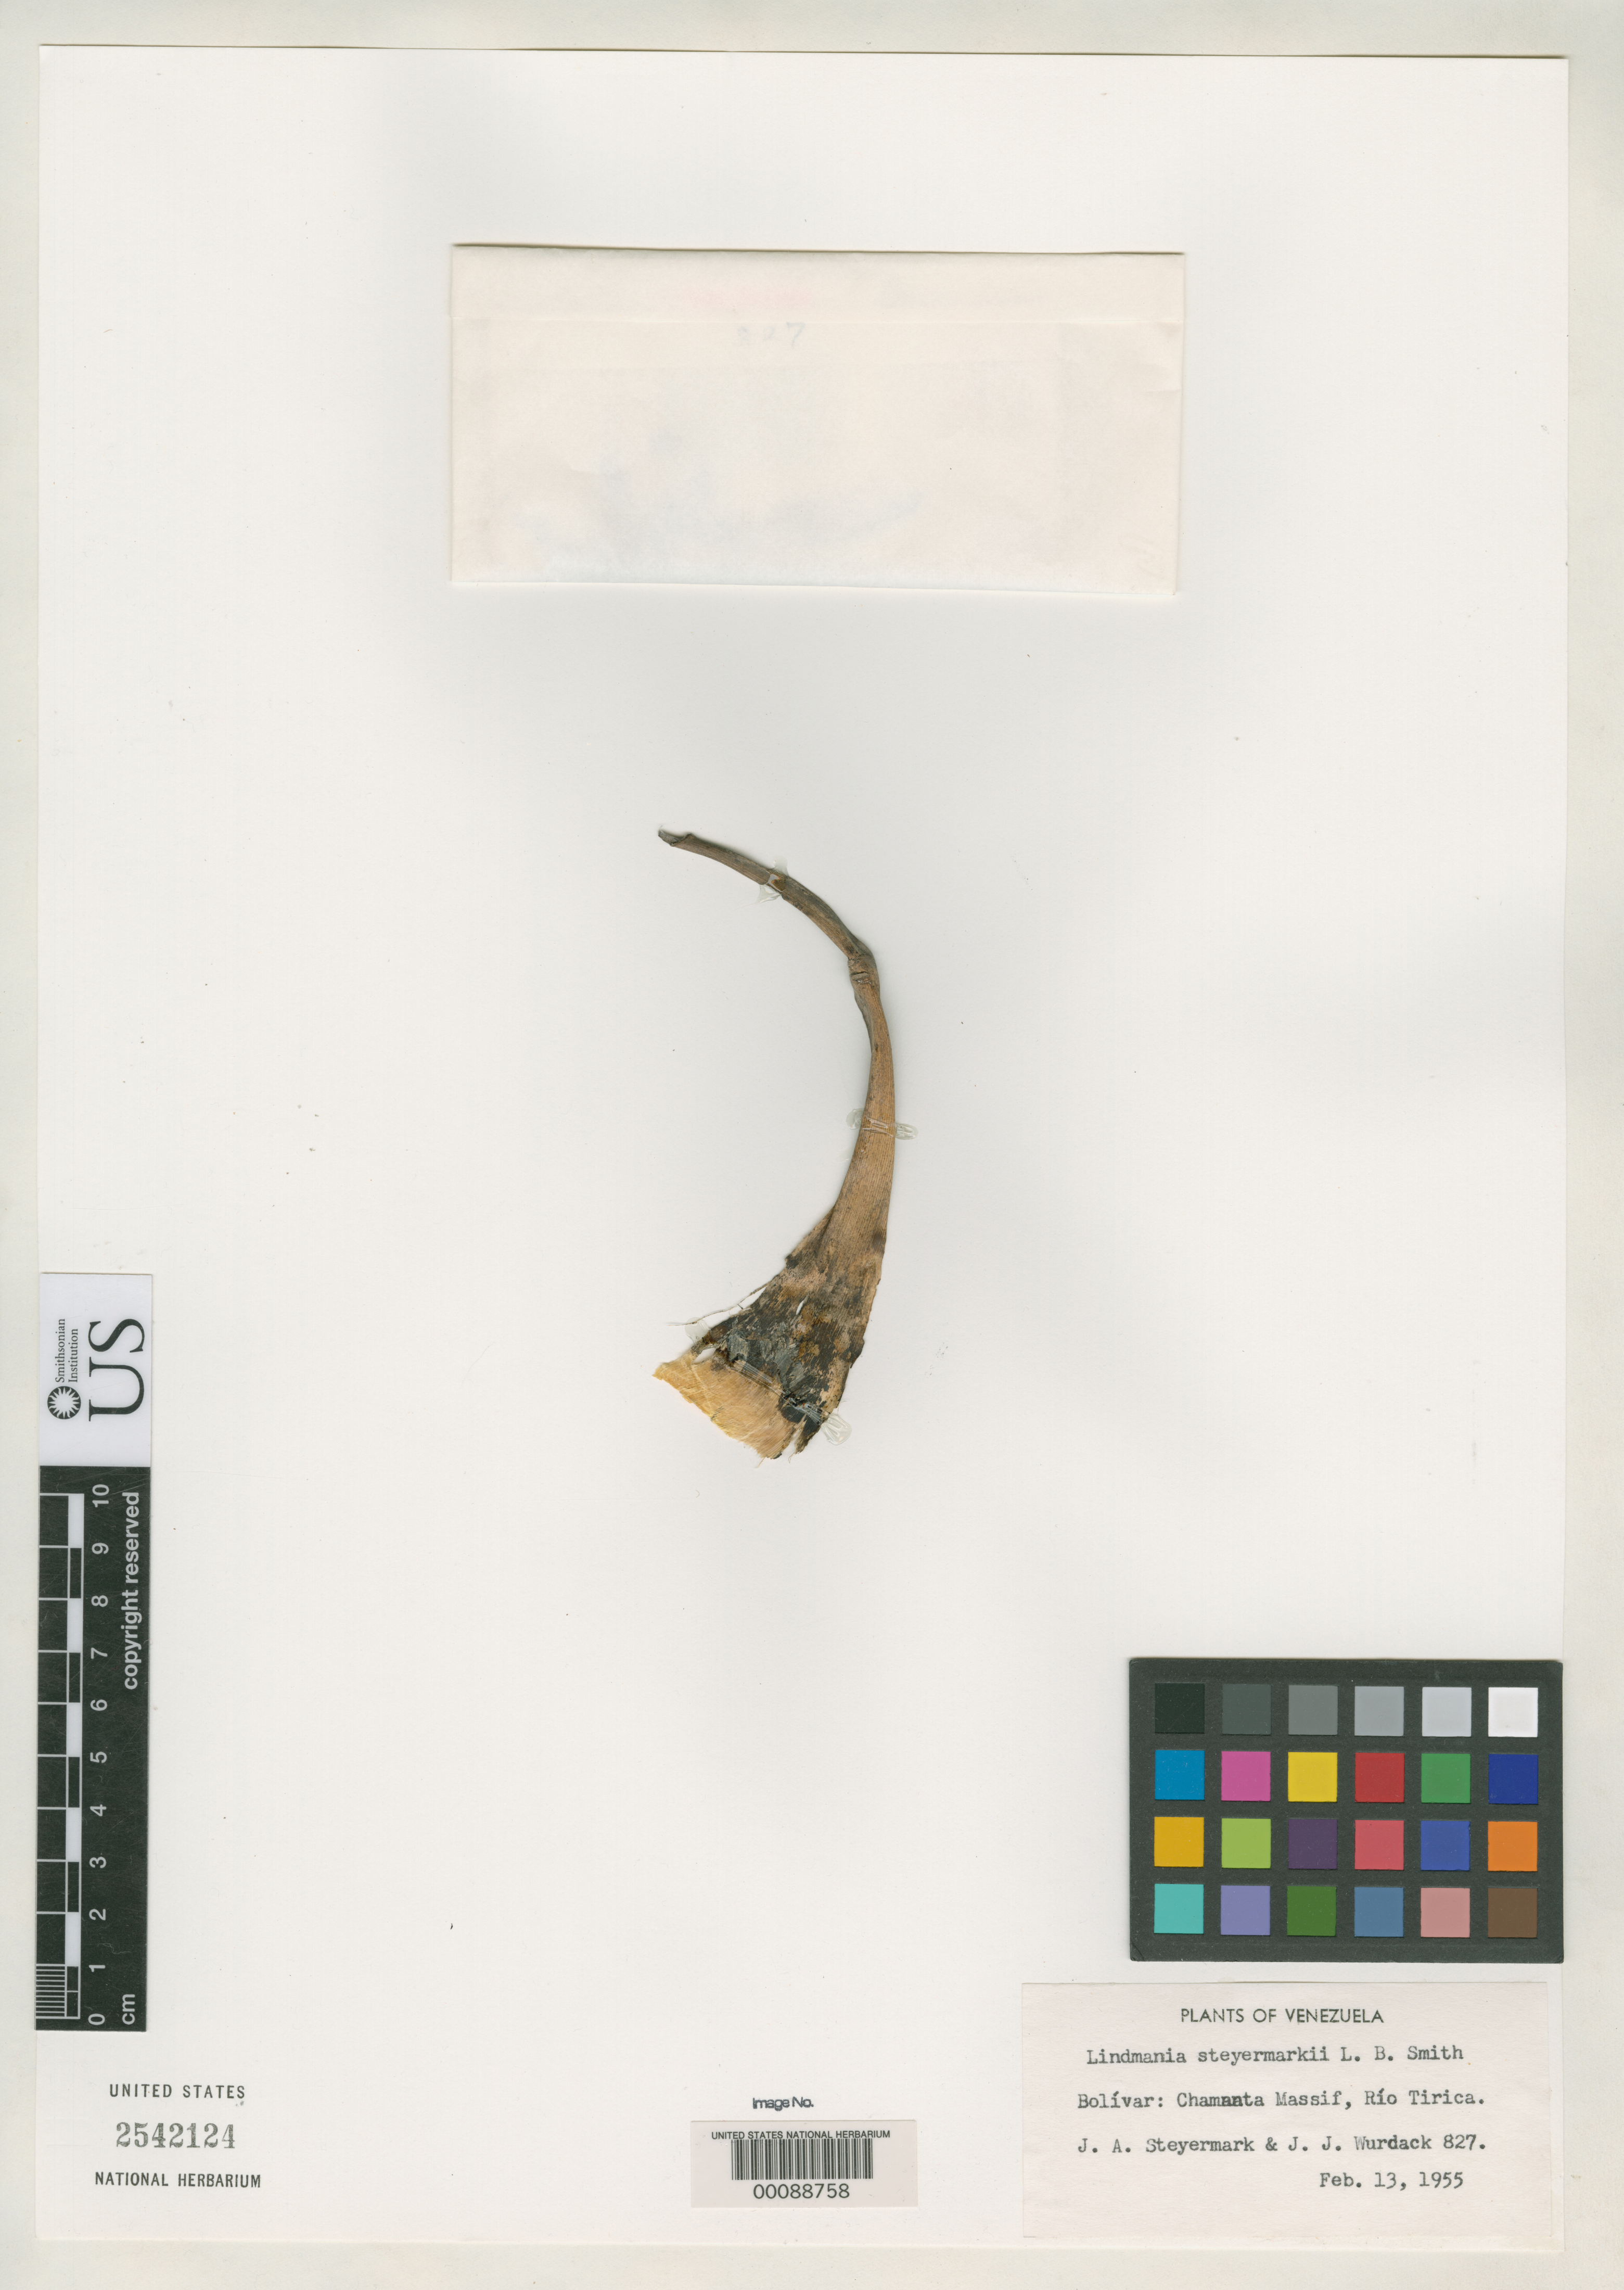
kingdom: Plantae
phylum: Tracheophyta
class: Liliopsida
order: Poales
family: Bromeliaceae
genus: Lindmania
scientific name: Lindmania steyermarkii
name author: L.B. Sm.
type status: Isotype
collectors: J. Steyermark & J. J. Wurdack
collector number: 827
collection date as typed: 13 Feb 1955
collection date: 1955-02-13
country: Venezuela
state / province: Bolivar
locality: Chamanta Massif, Rio Tirica.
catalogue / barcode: US 2542124